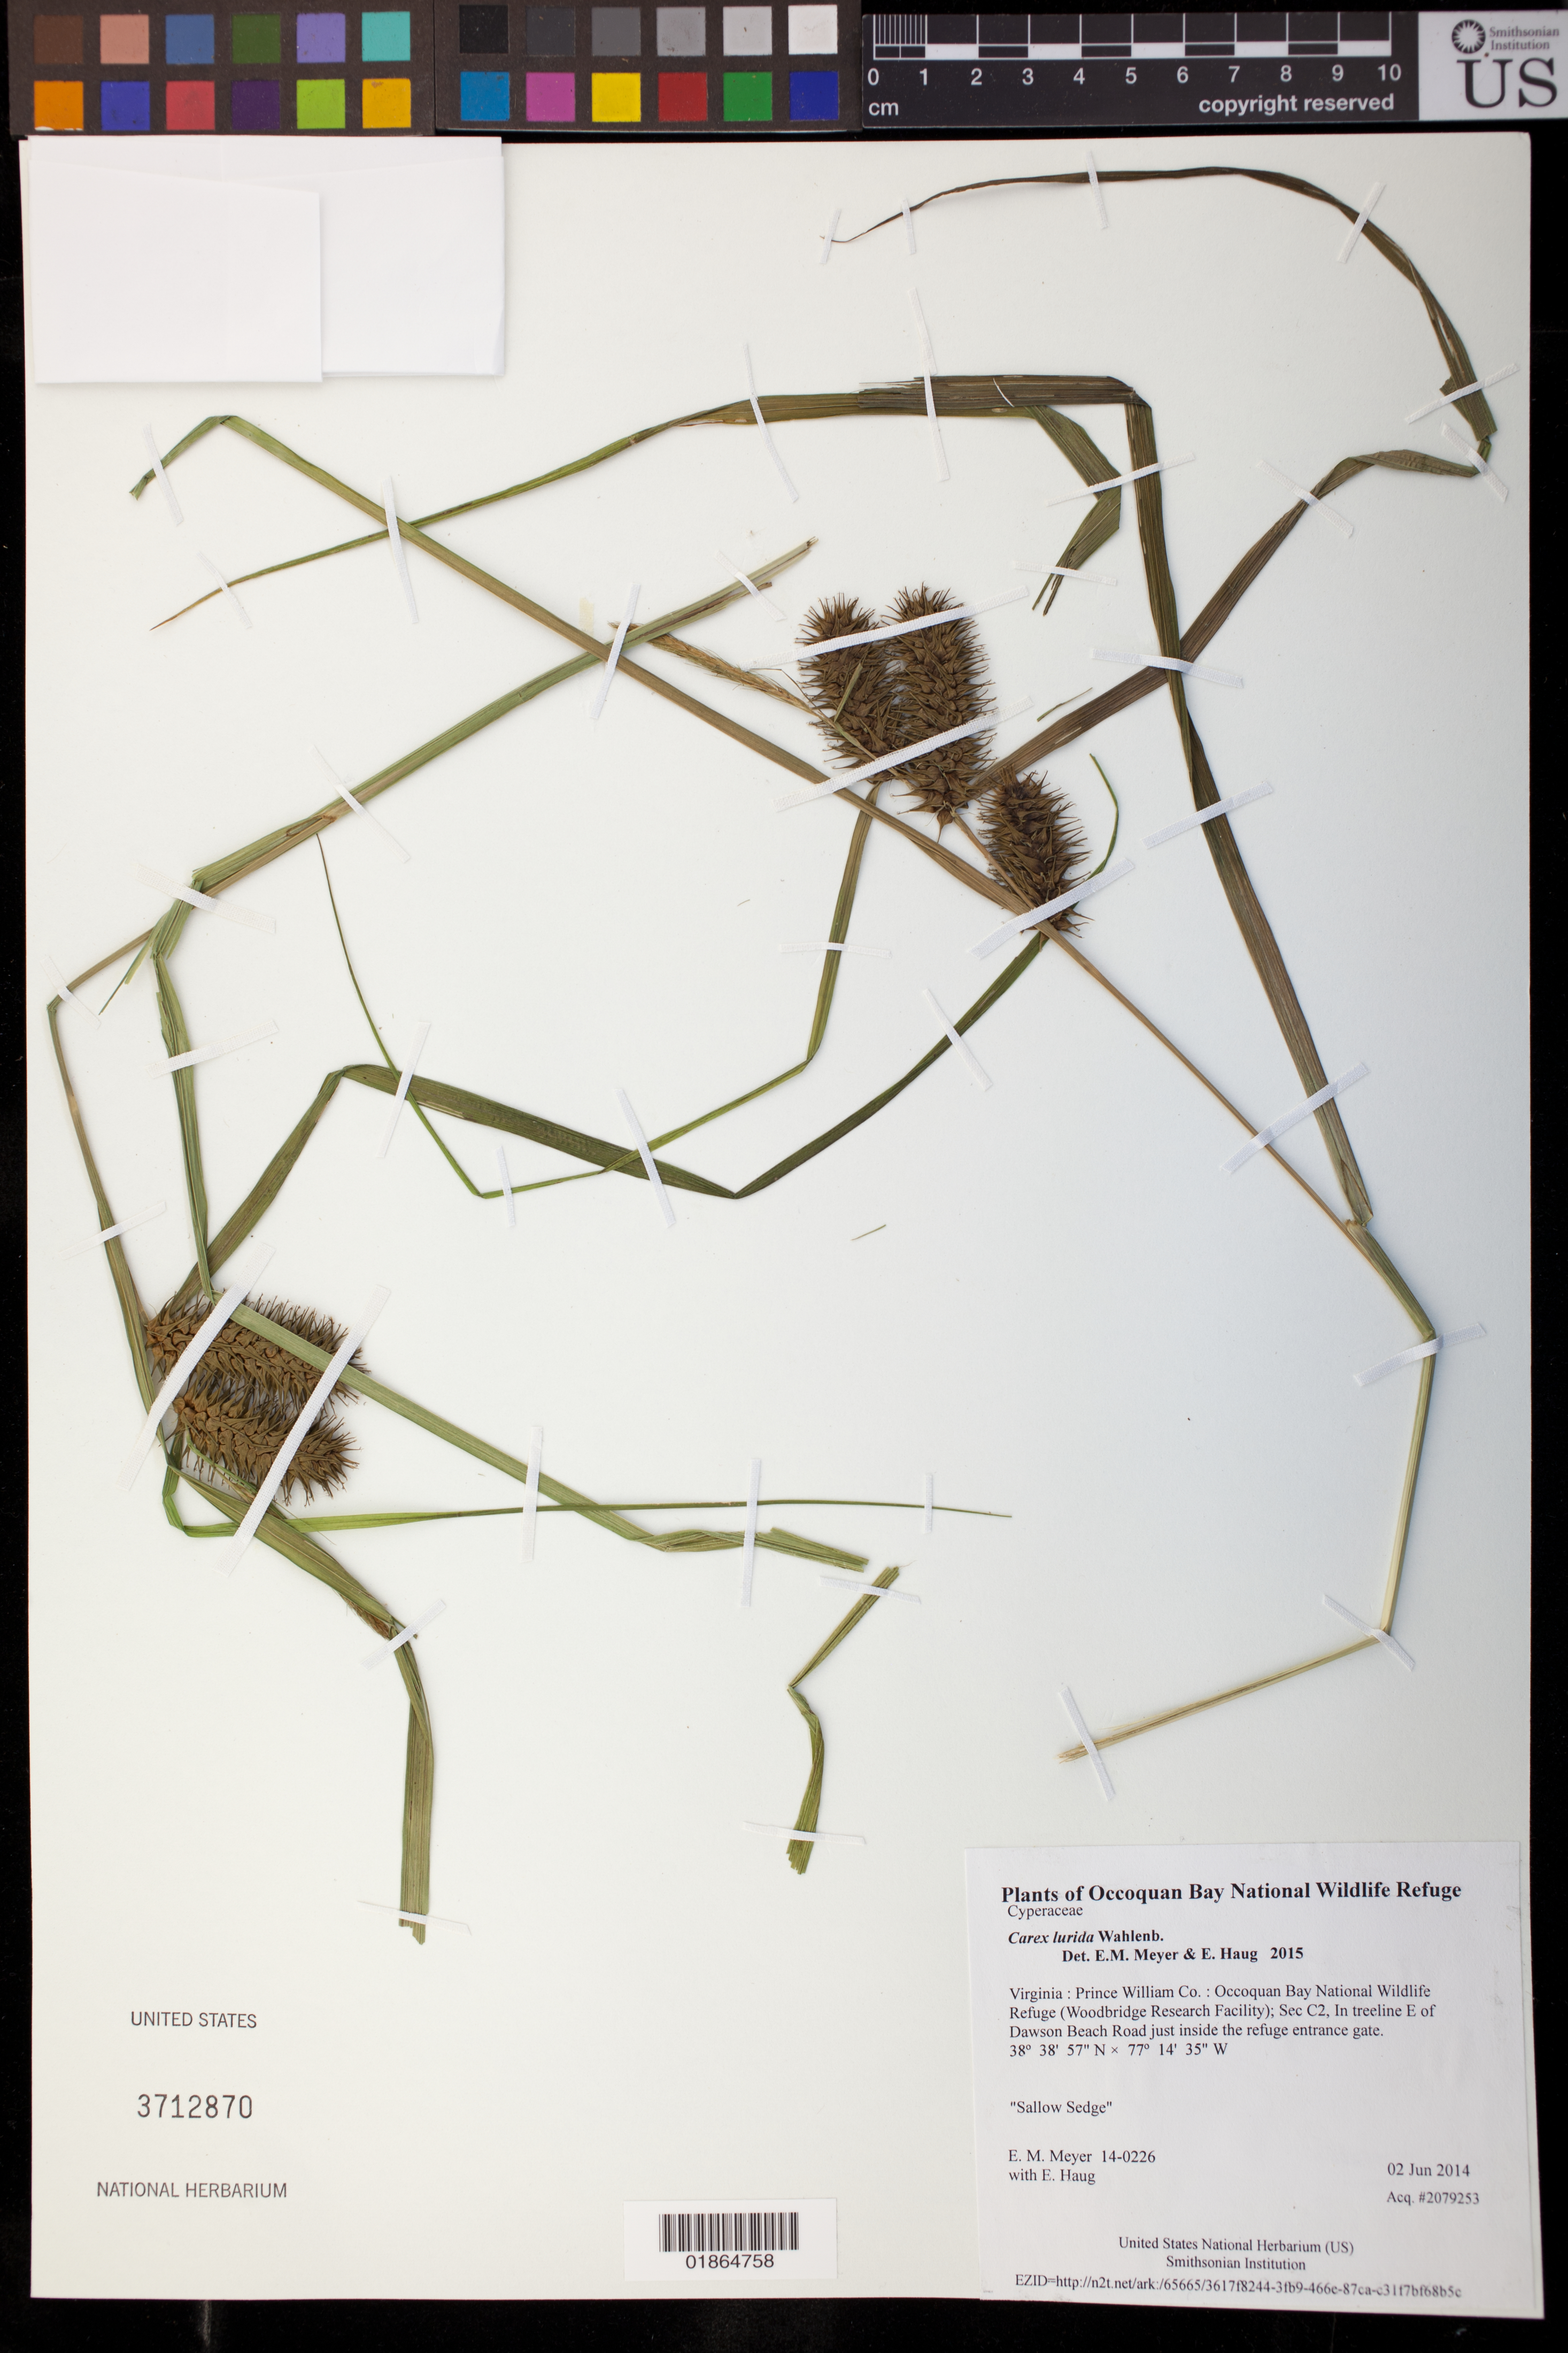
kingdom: Plantae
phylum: Tracheophyta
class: Liliopsida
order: Poales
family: Cyperaceae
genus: Carex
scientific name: Carex lurida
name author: Wahlenb.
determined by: Meyer, E. M.; Haug, E.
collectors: E. M. Meyer & E. Haug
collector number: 14-0226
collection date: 2014-06-02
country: United States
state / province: Virginia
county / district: Prince William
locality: Occoquan Bay National Wildlife Refuge (Woodbridge Research Facility); Sec C2, In treeline E of Dawson Beach Road just inside the refuge entrance gate.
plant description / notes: Sallow Sedge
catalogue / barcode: US 3712870